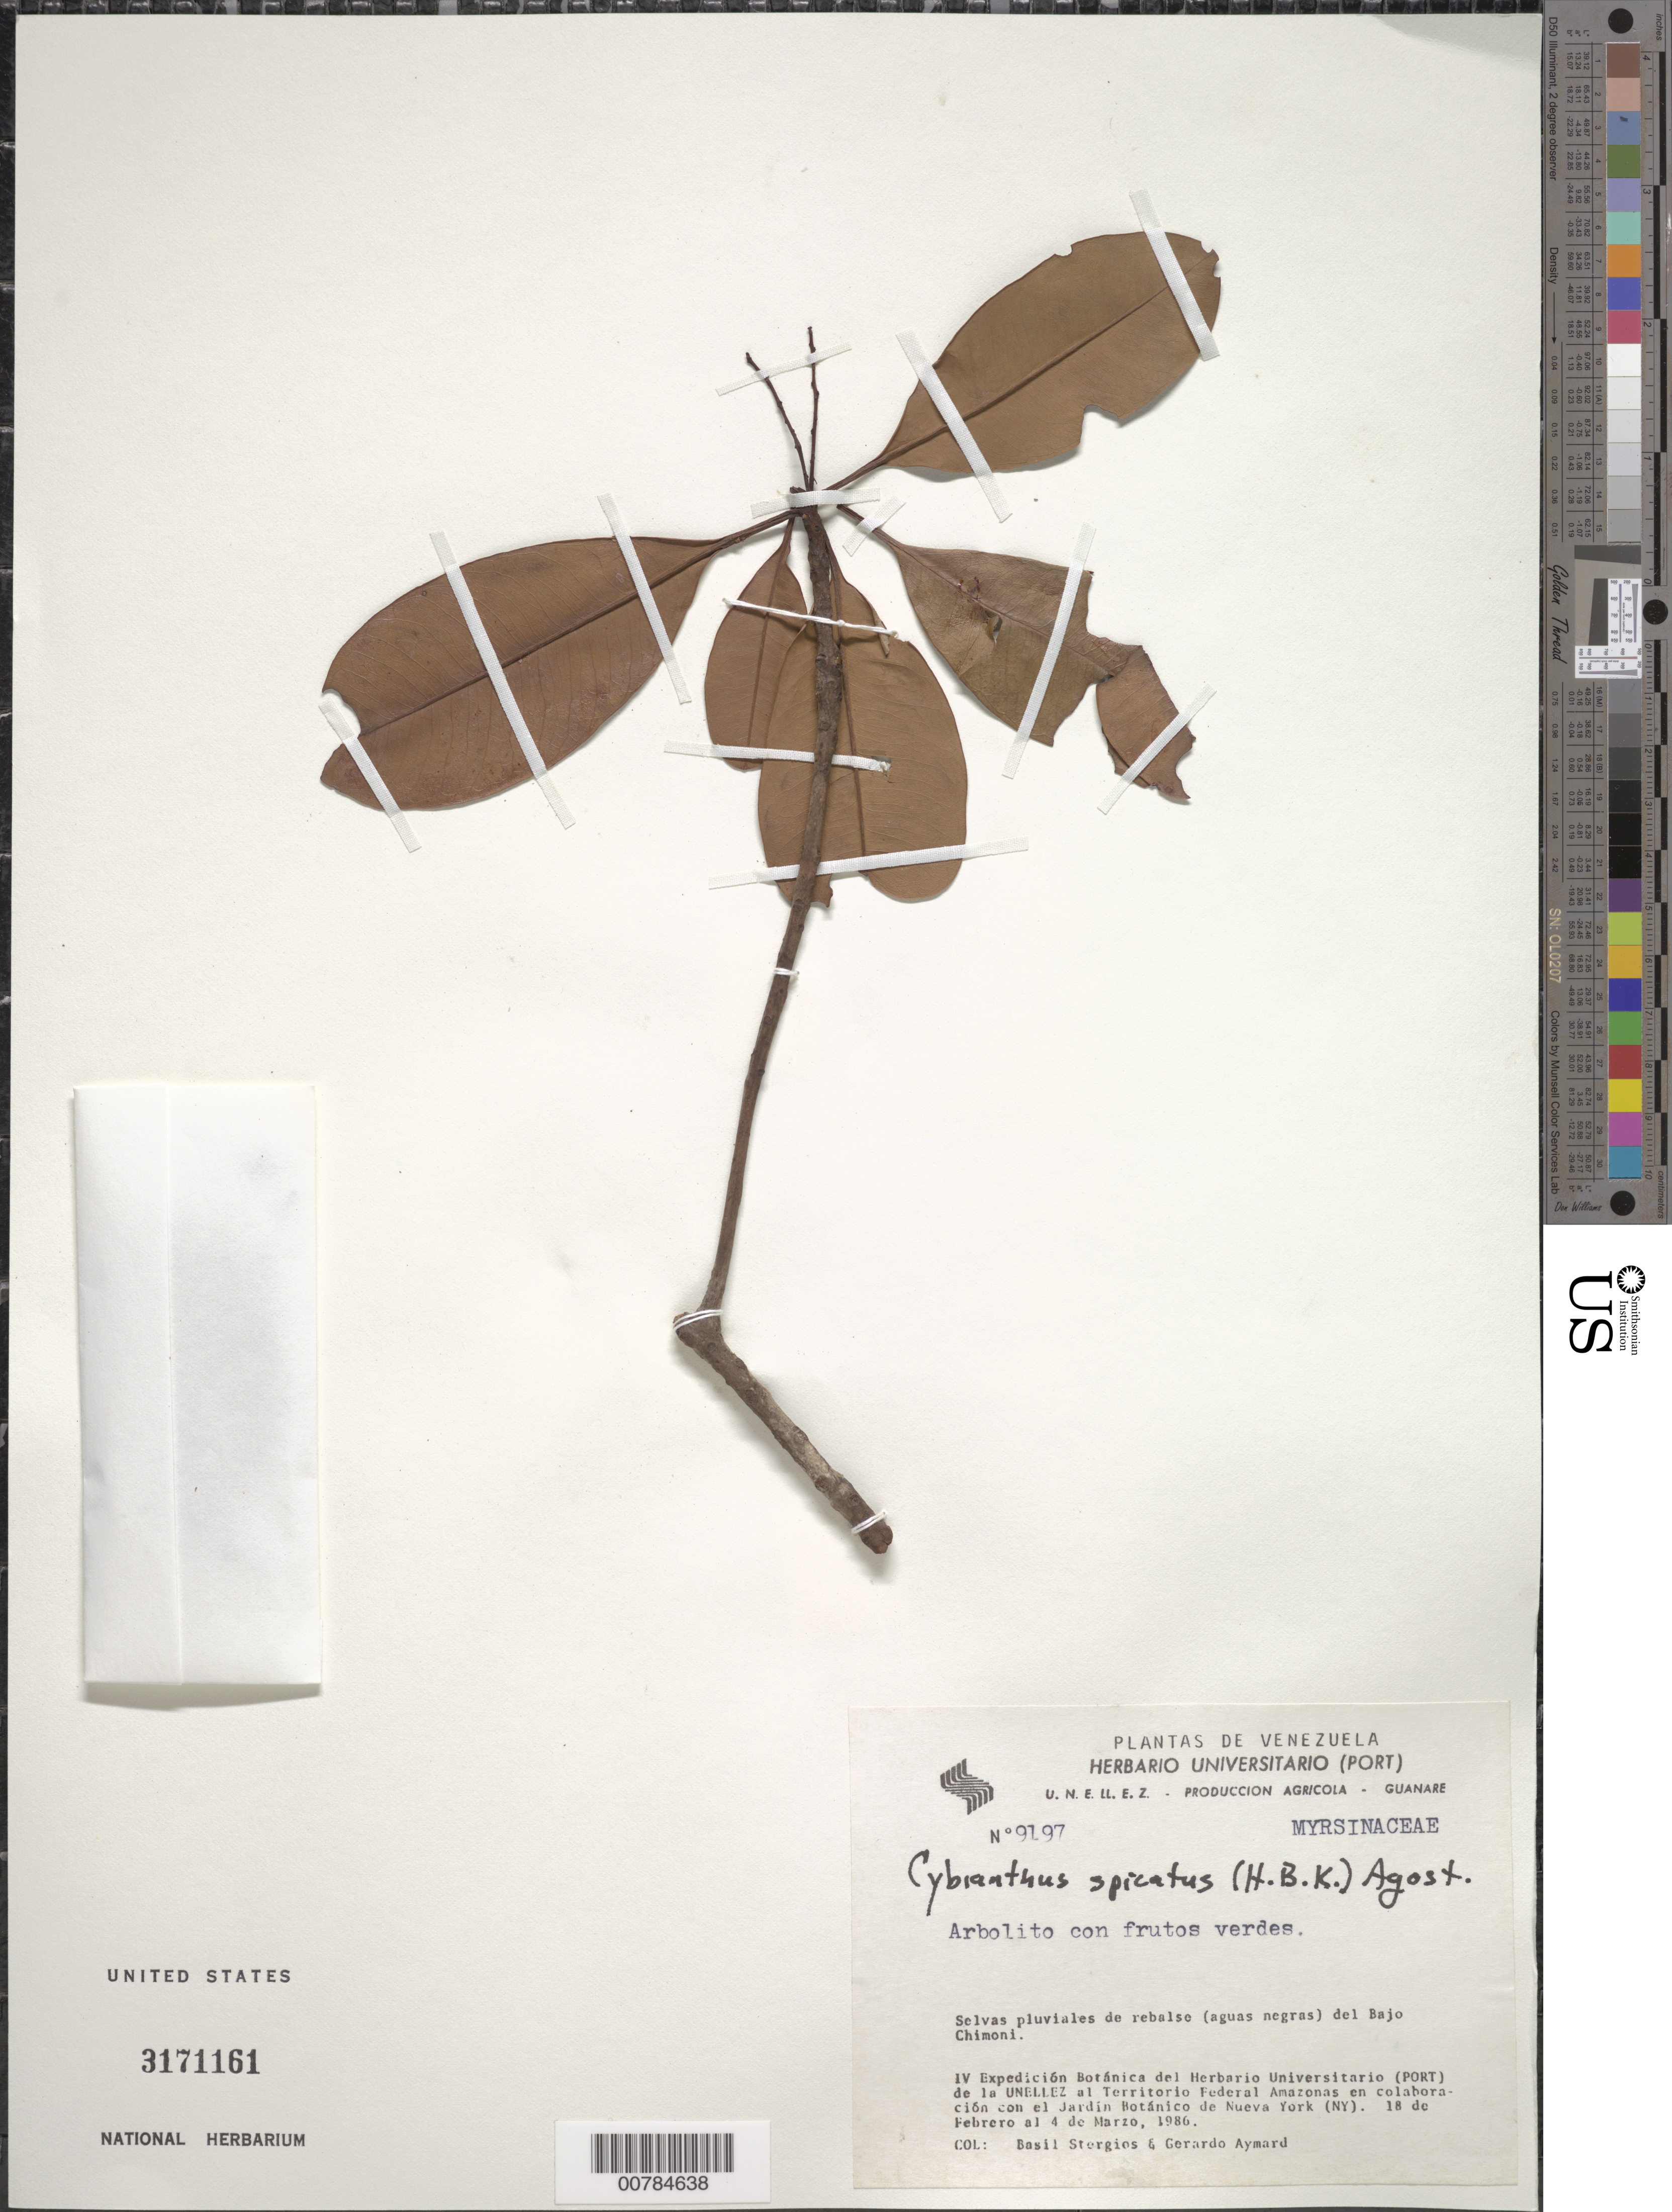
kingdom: Plantae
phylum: Tracheophyta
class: Magnoliopsida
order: Ericales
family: Primulaceae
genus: Cybianthus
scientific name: Cybianthus spicatus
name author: (Kunth) G. Agostini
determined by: Pipoly, J. J., III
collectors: B. G. Stergios & G. A. Aymard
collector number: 9197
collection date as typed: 18-Feb-86 to 4-Mar-86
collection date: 1986-02-18/1986-03-04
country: Venezuela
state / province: Amazonas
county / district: Río Negro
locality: Río Casiquiare, Bajo Chimoni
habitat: Selvas pluviales de rebalse (aguas negras)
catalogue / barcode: US 3171161